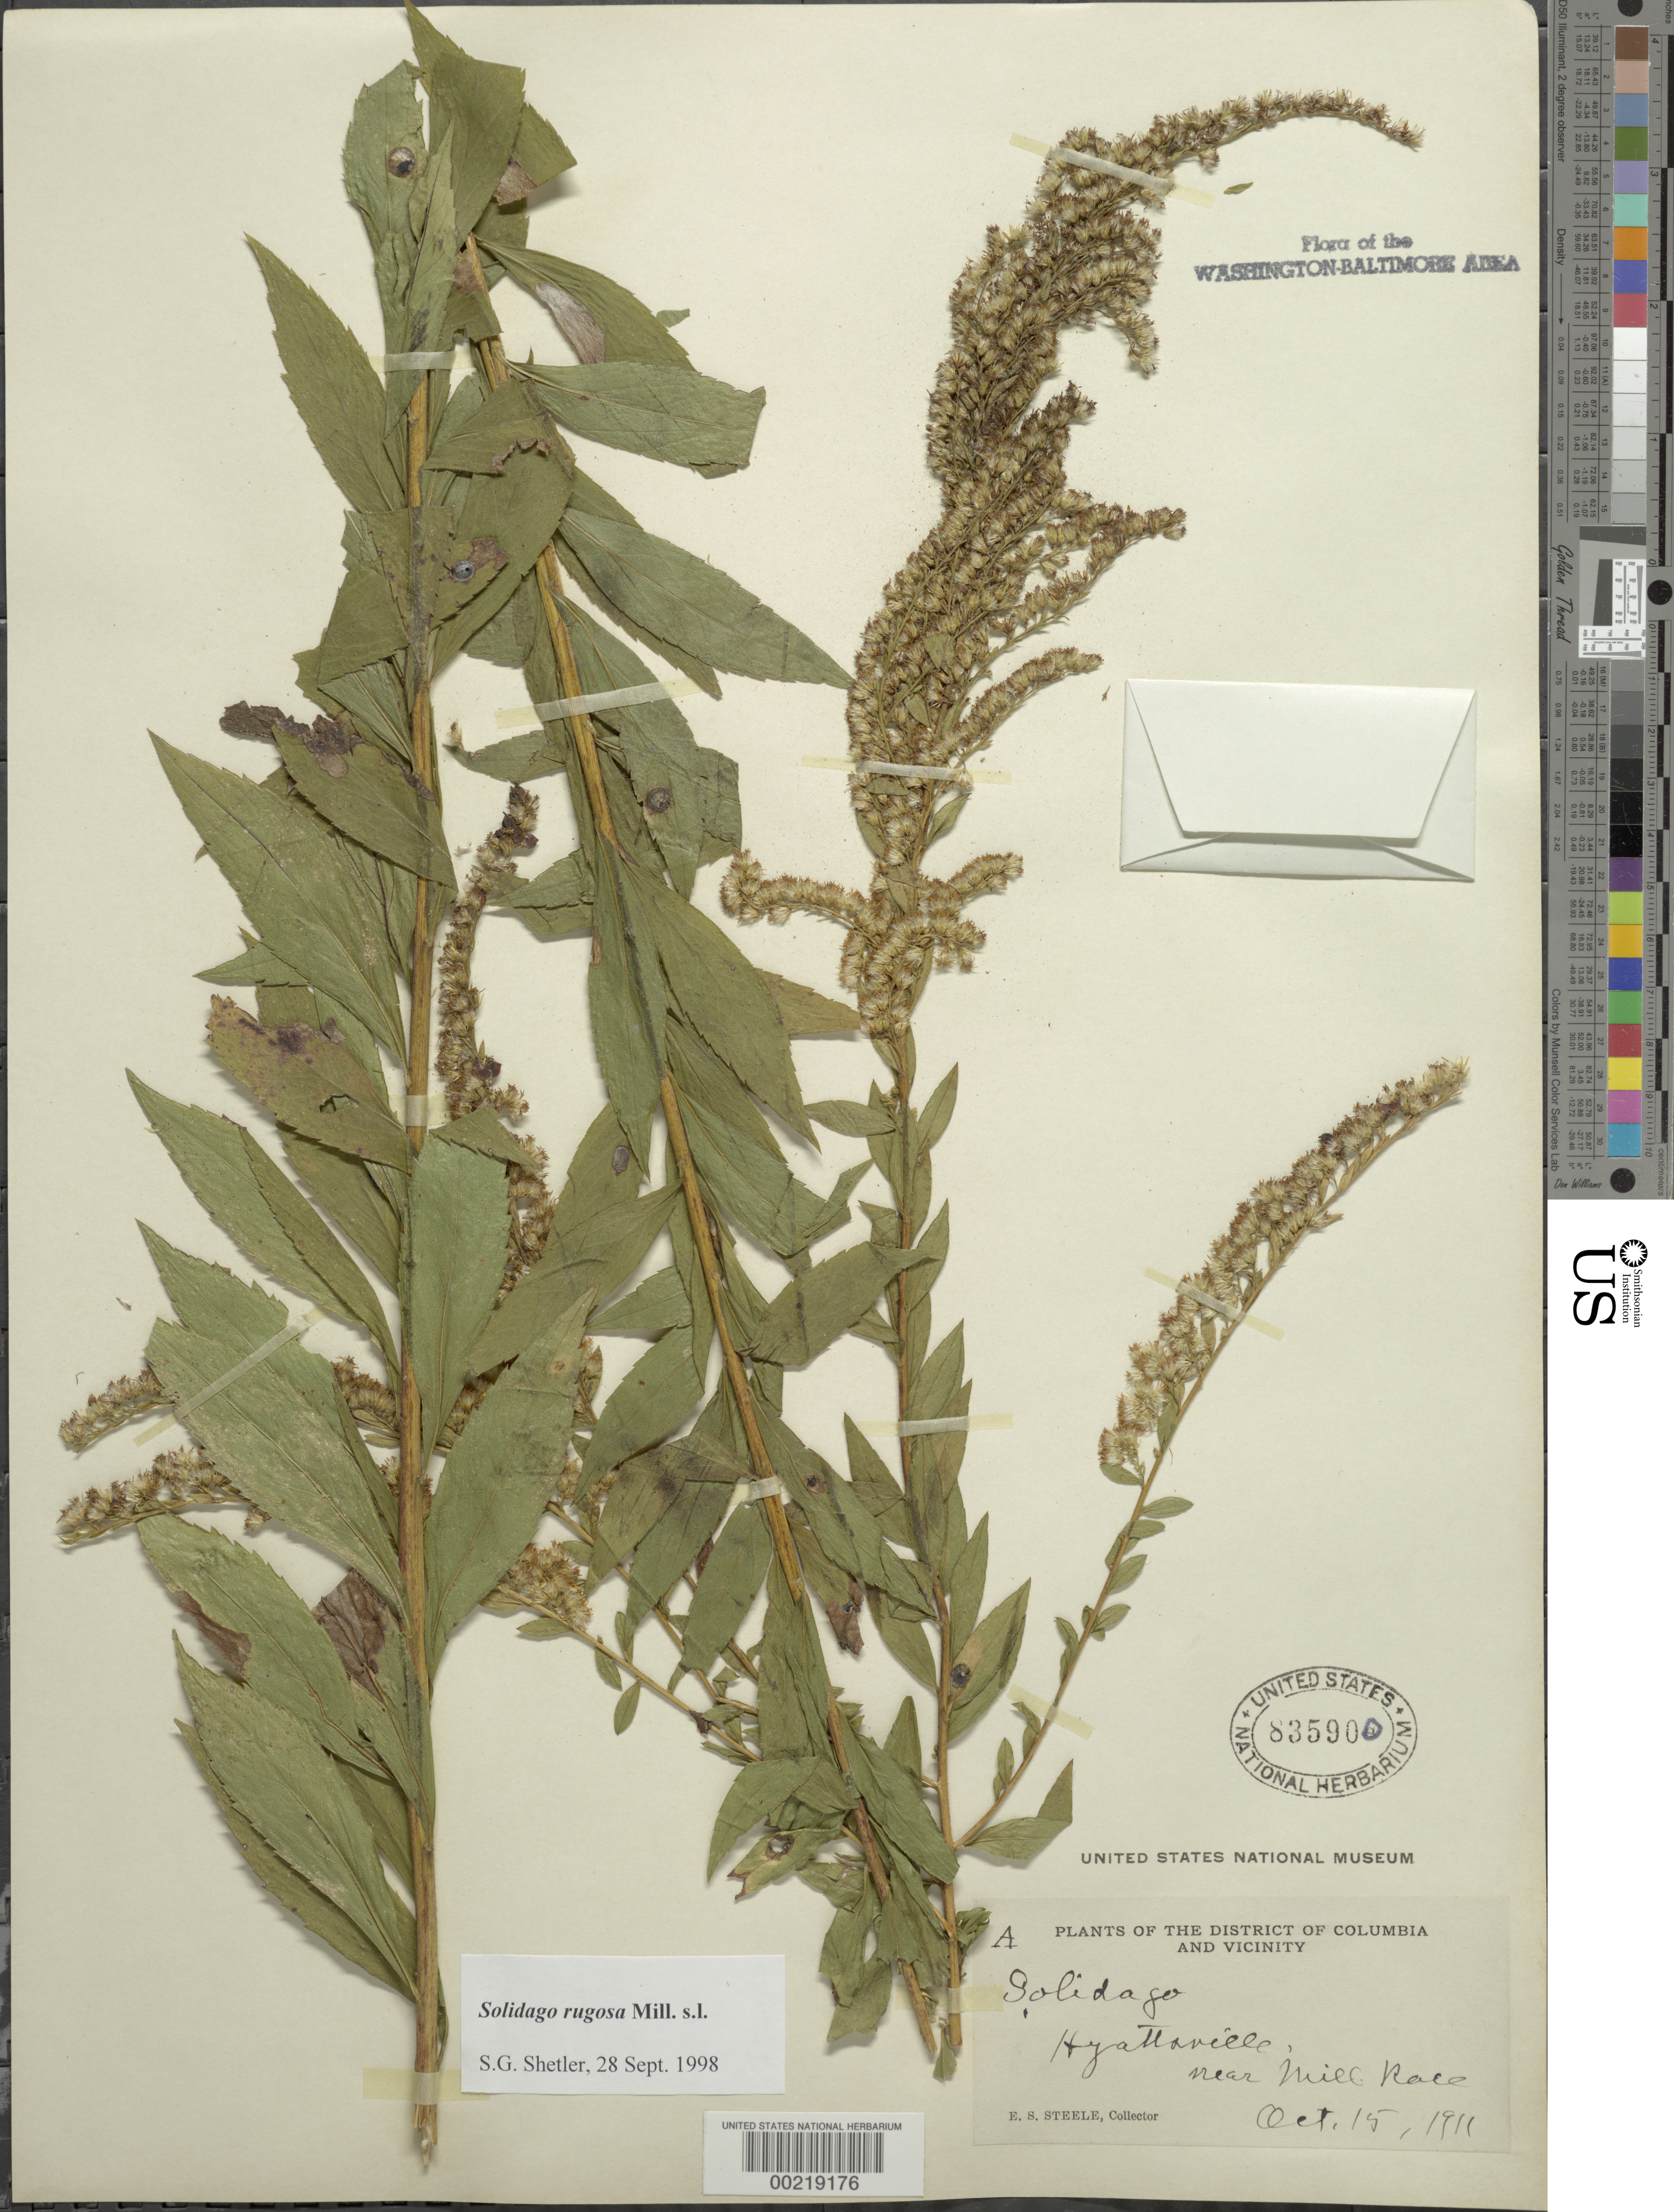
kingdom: Plantae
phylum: Tracheophyta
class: Magnoliopsida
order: Asterales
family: Asteraceae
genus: Solidago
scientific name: Solidago rugosa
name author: Mill.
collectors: E. Steele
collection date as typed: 15 Oct 1911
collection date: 1911-10-15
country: United States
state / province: Maryland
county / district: Prince George's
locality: Hyattsville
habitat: Near mill race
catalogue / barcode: US 835900